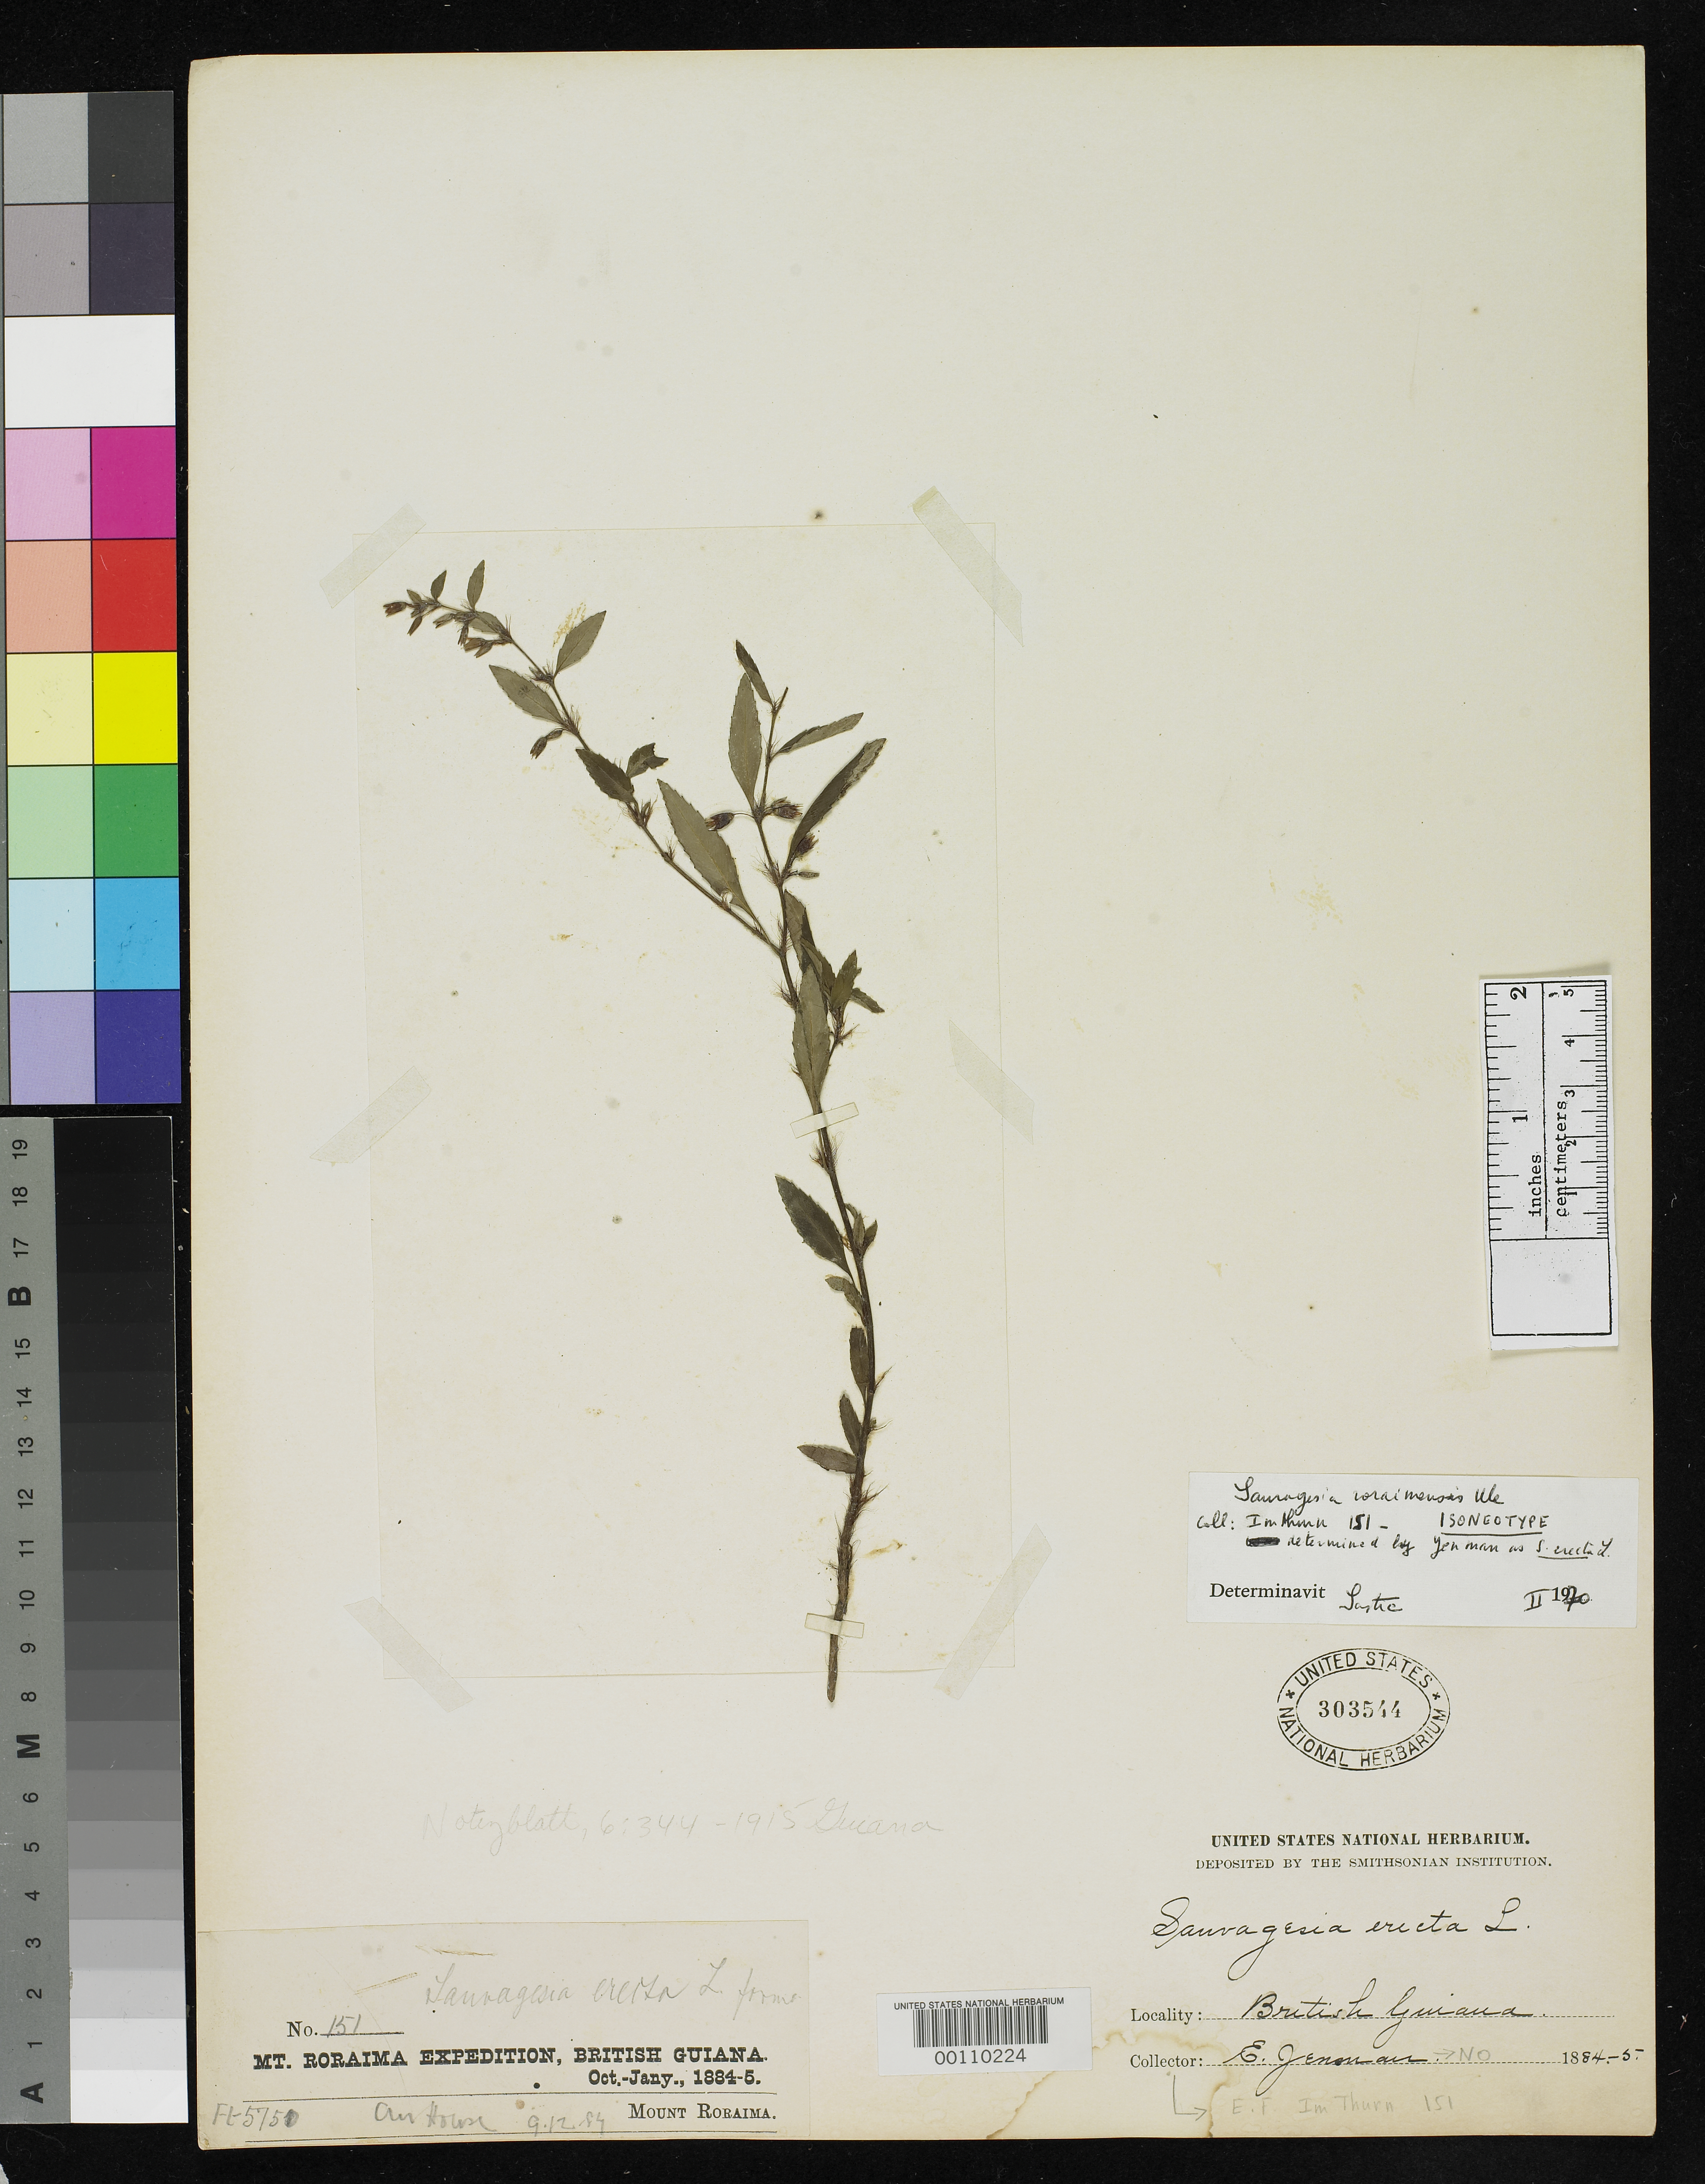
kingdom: Plantae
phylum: Tracheophyta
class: Magnoliopsida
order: Malpighiales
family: Ochnaceae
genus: Sauvagesia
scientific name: Sauvagesia roraimensis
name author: Ule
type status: Isoneotype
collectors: E. F. im Thurn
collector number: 151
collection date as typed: Oct 1884 to -- Jan 1885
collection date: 1884-10/1885-01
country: Guyana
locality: Mt. Roraima.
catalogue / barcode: US 303544